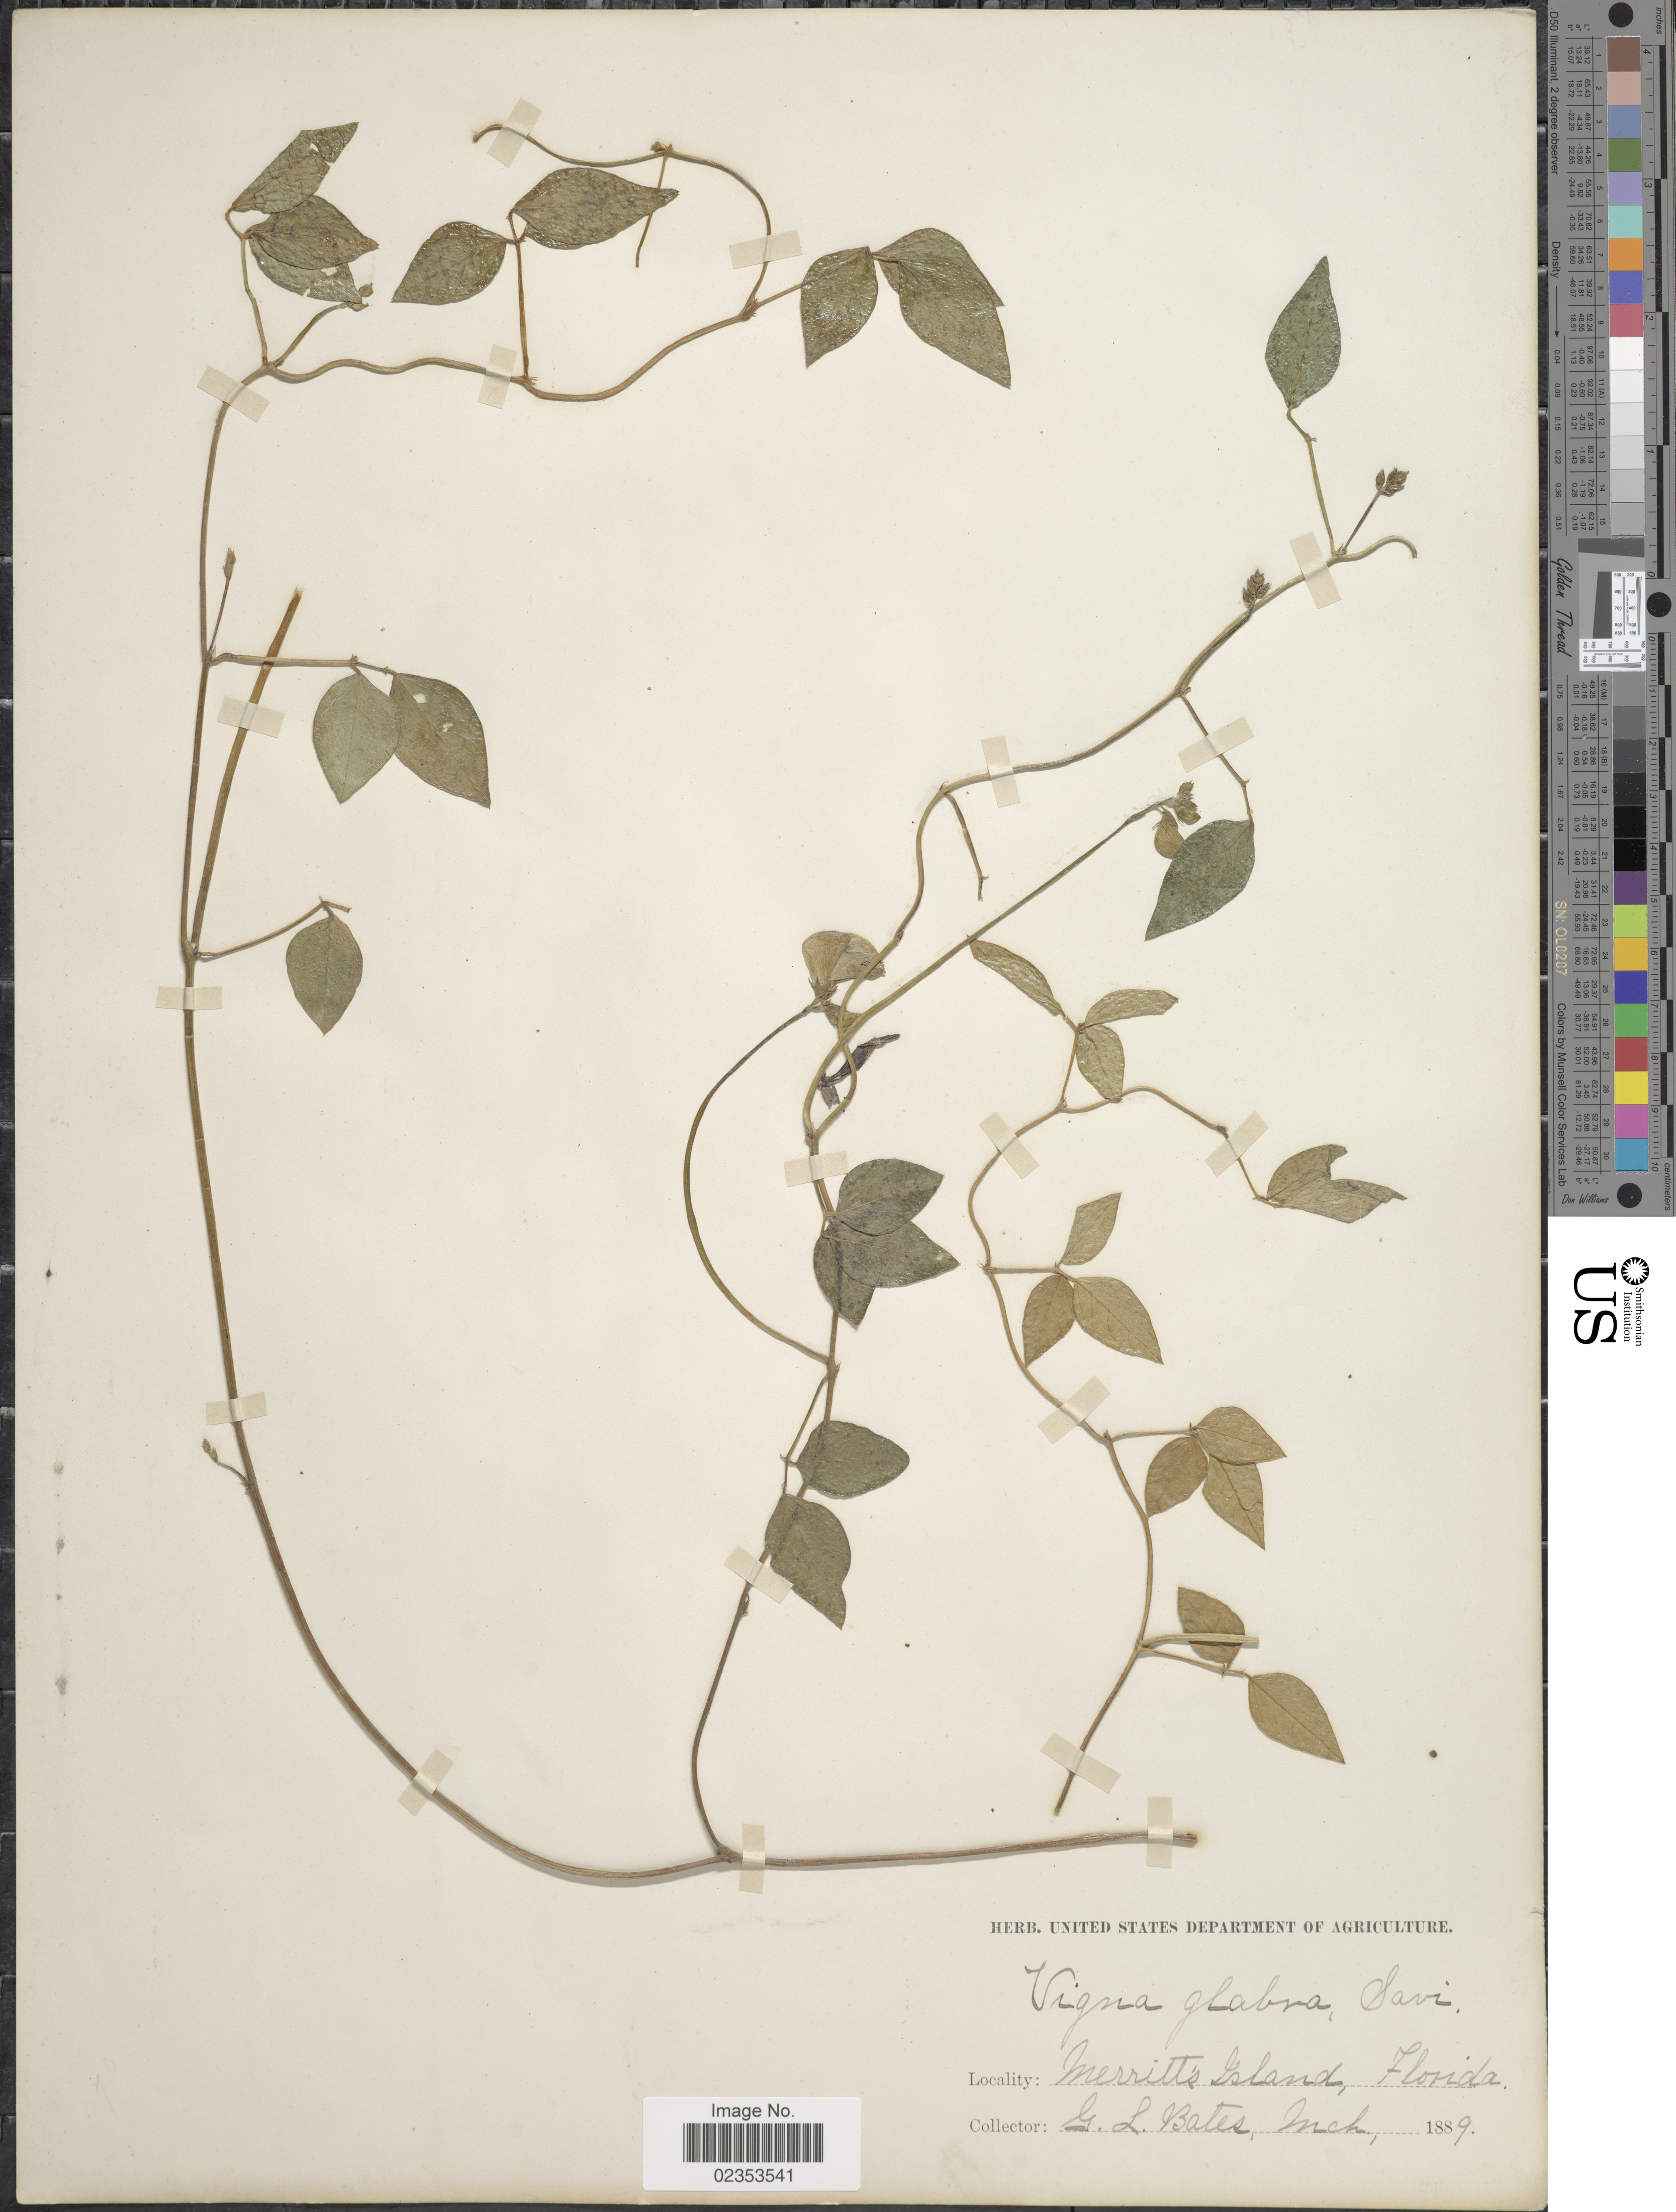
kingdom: Plantae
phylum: Tracheophyta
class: Magnoliopsida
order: Fabales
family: Fabaceae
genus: Vigna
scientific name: Vigna luteola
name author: (Jacq.) Benth.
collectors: G. Bates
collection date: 1889-03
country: United States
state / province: Florida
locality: Merritt's Island